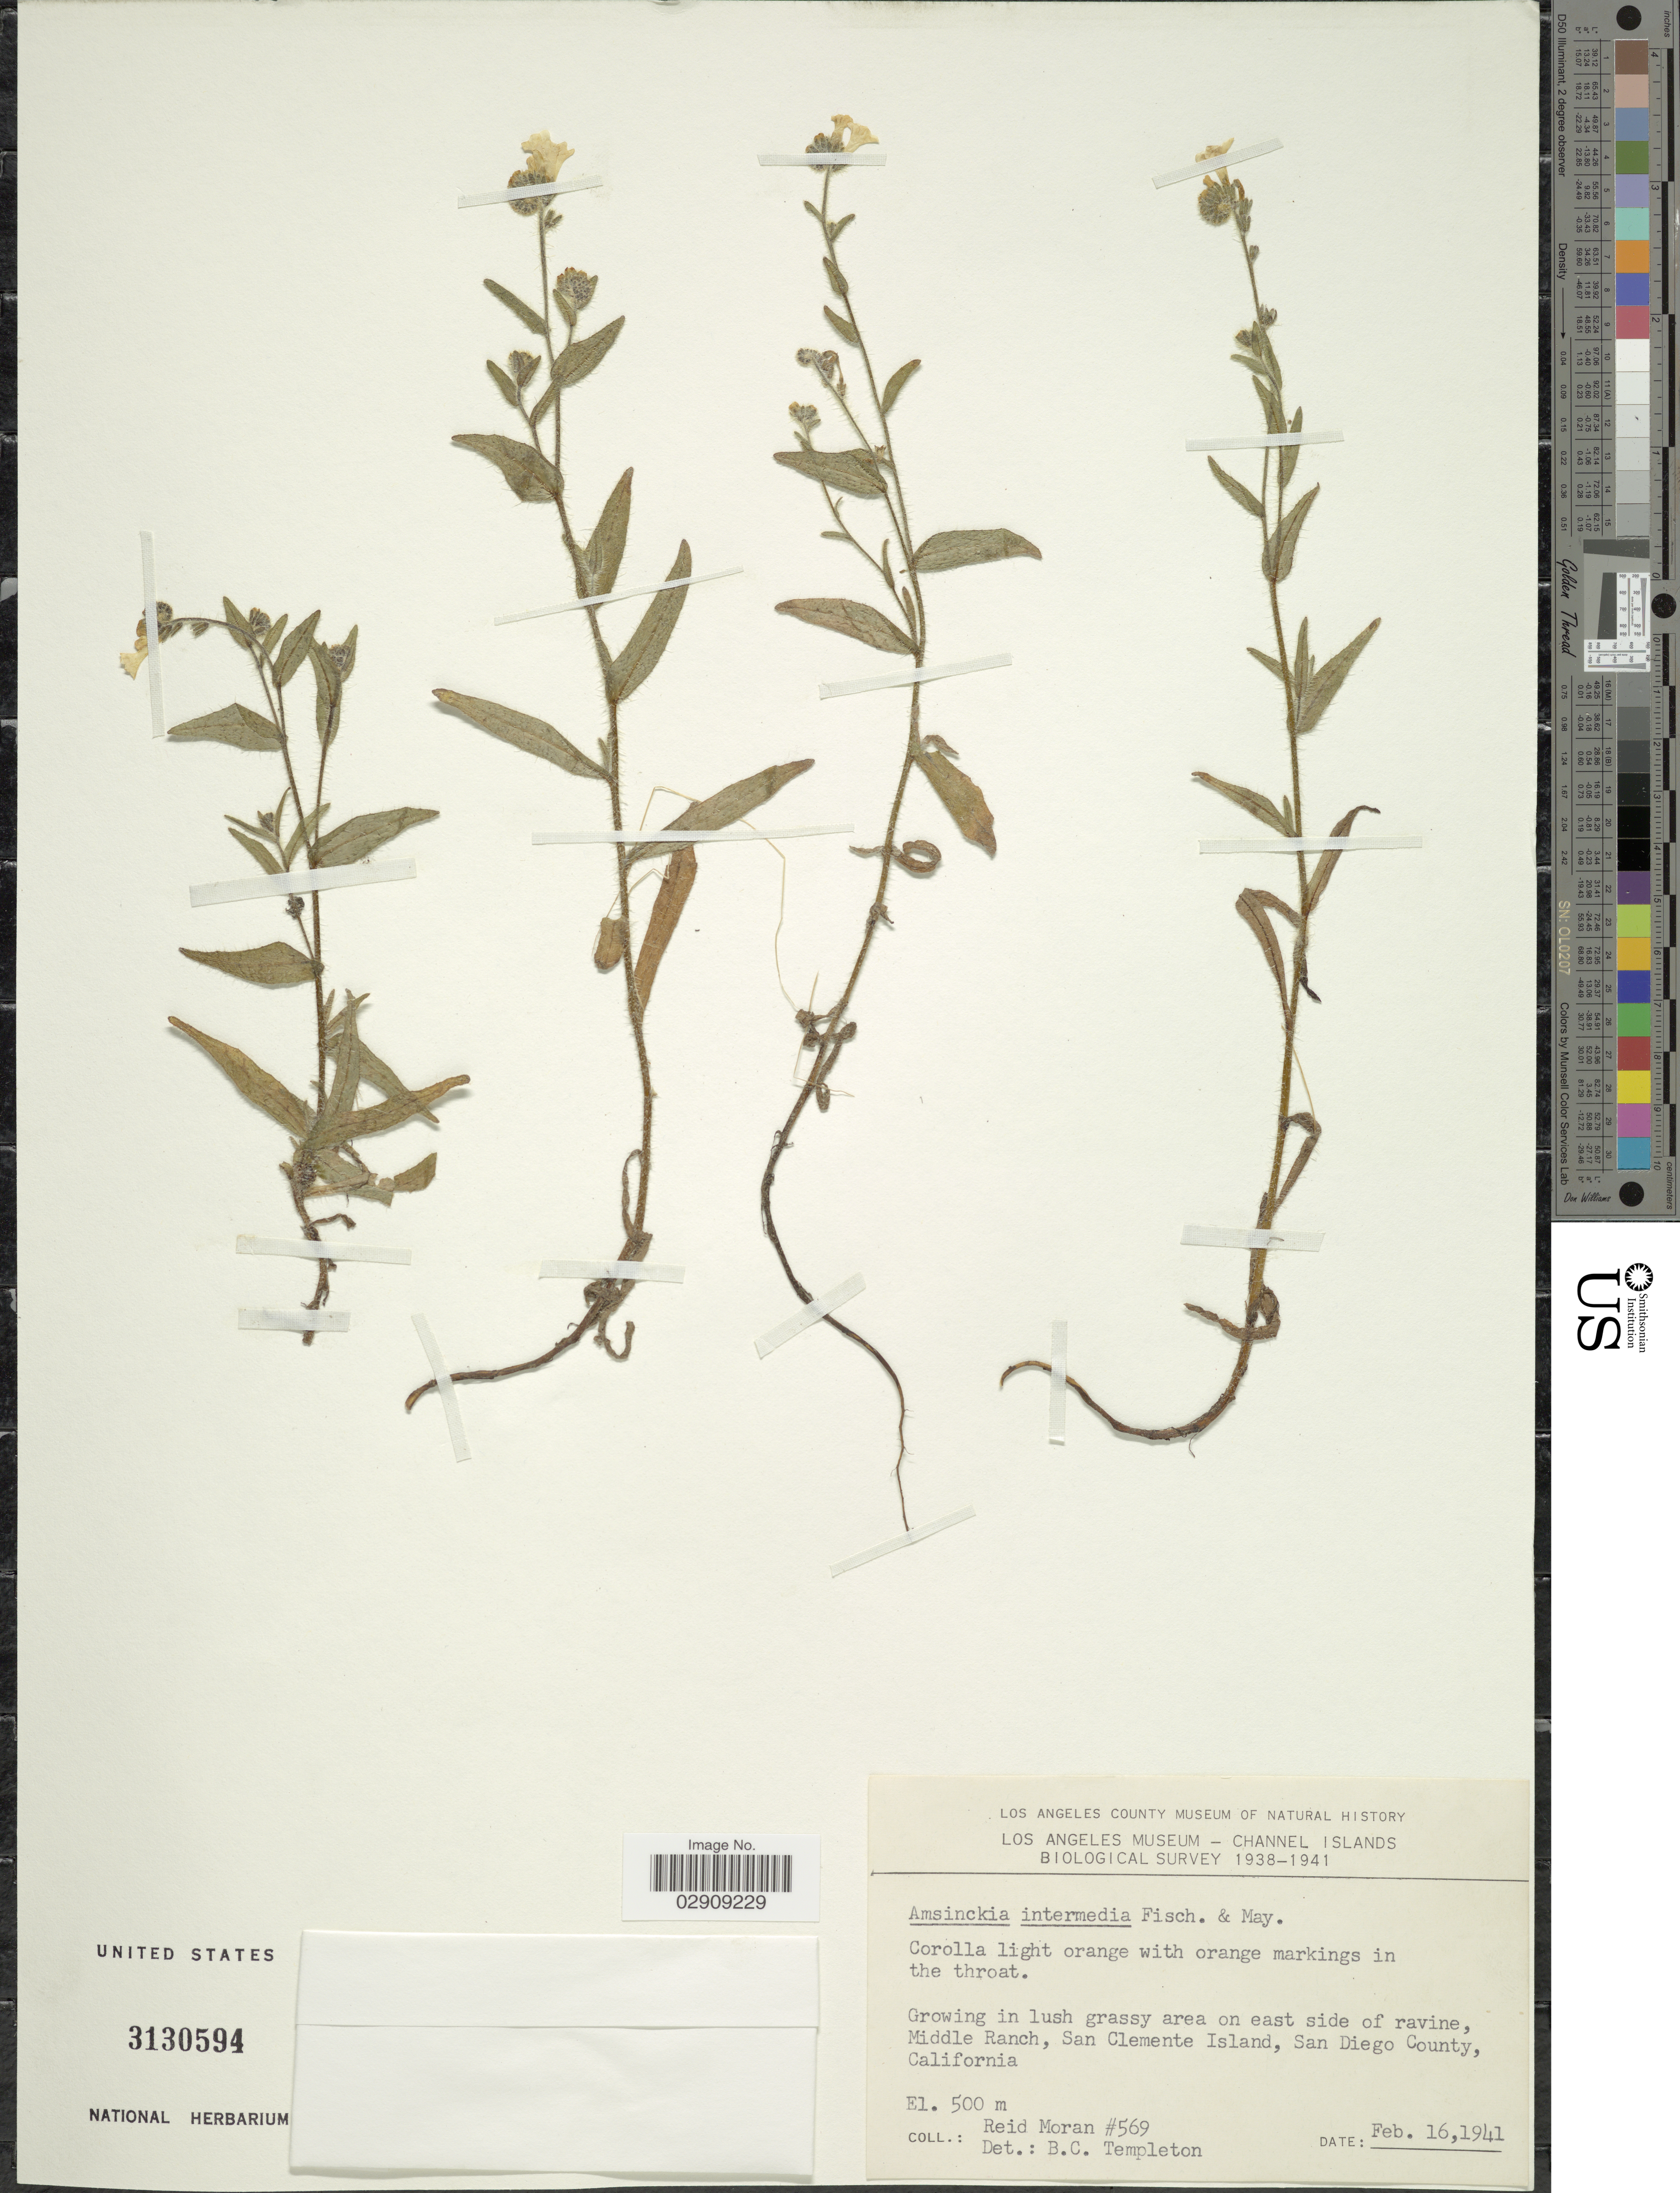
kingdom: Plantae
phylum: Tracheophyta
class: Magnoliopsida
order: Boraginales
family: Boraginaceae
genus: Amsinckia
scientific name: Amsinckia menziesii var. intermedia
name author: (Fisch. & C.A. Mey.) Ganders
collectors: R. V. Moran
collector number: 569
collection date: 1941-02-16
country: United States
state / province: California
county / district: San Diego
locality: Middle Ranch, San Clemente Island, San Diego County.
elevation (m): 500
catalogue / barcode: US 3130594